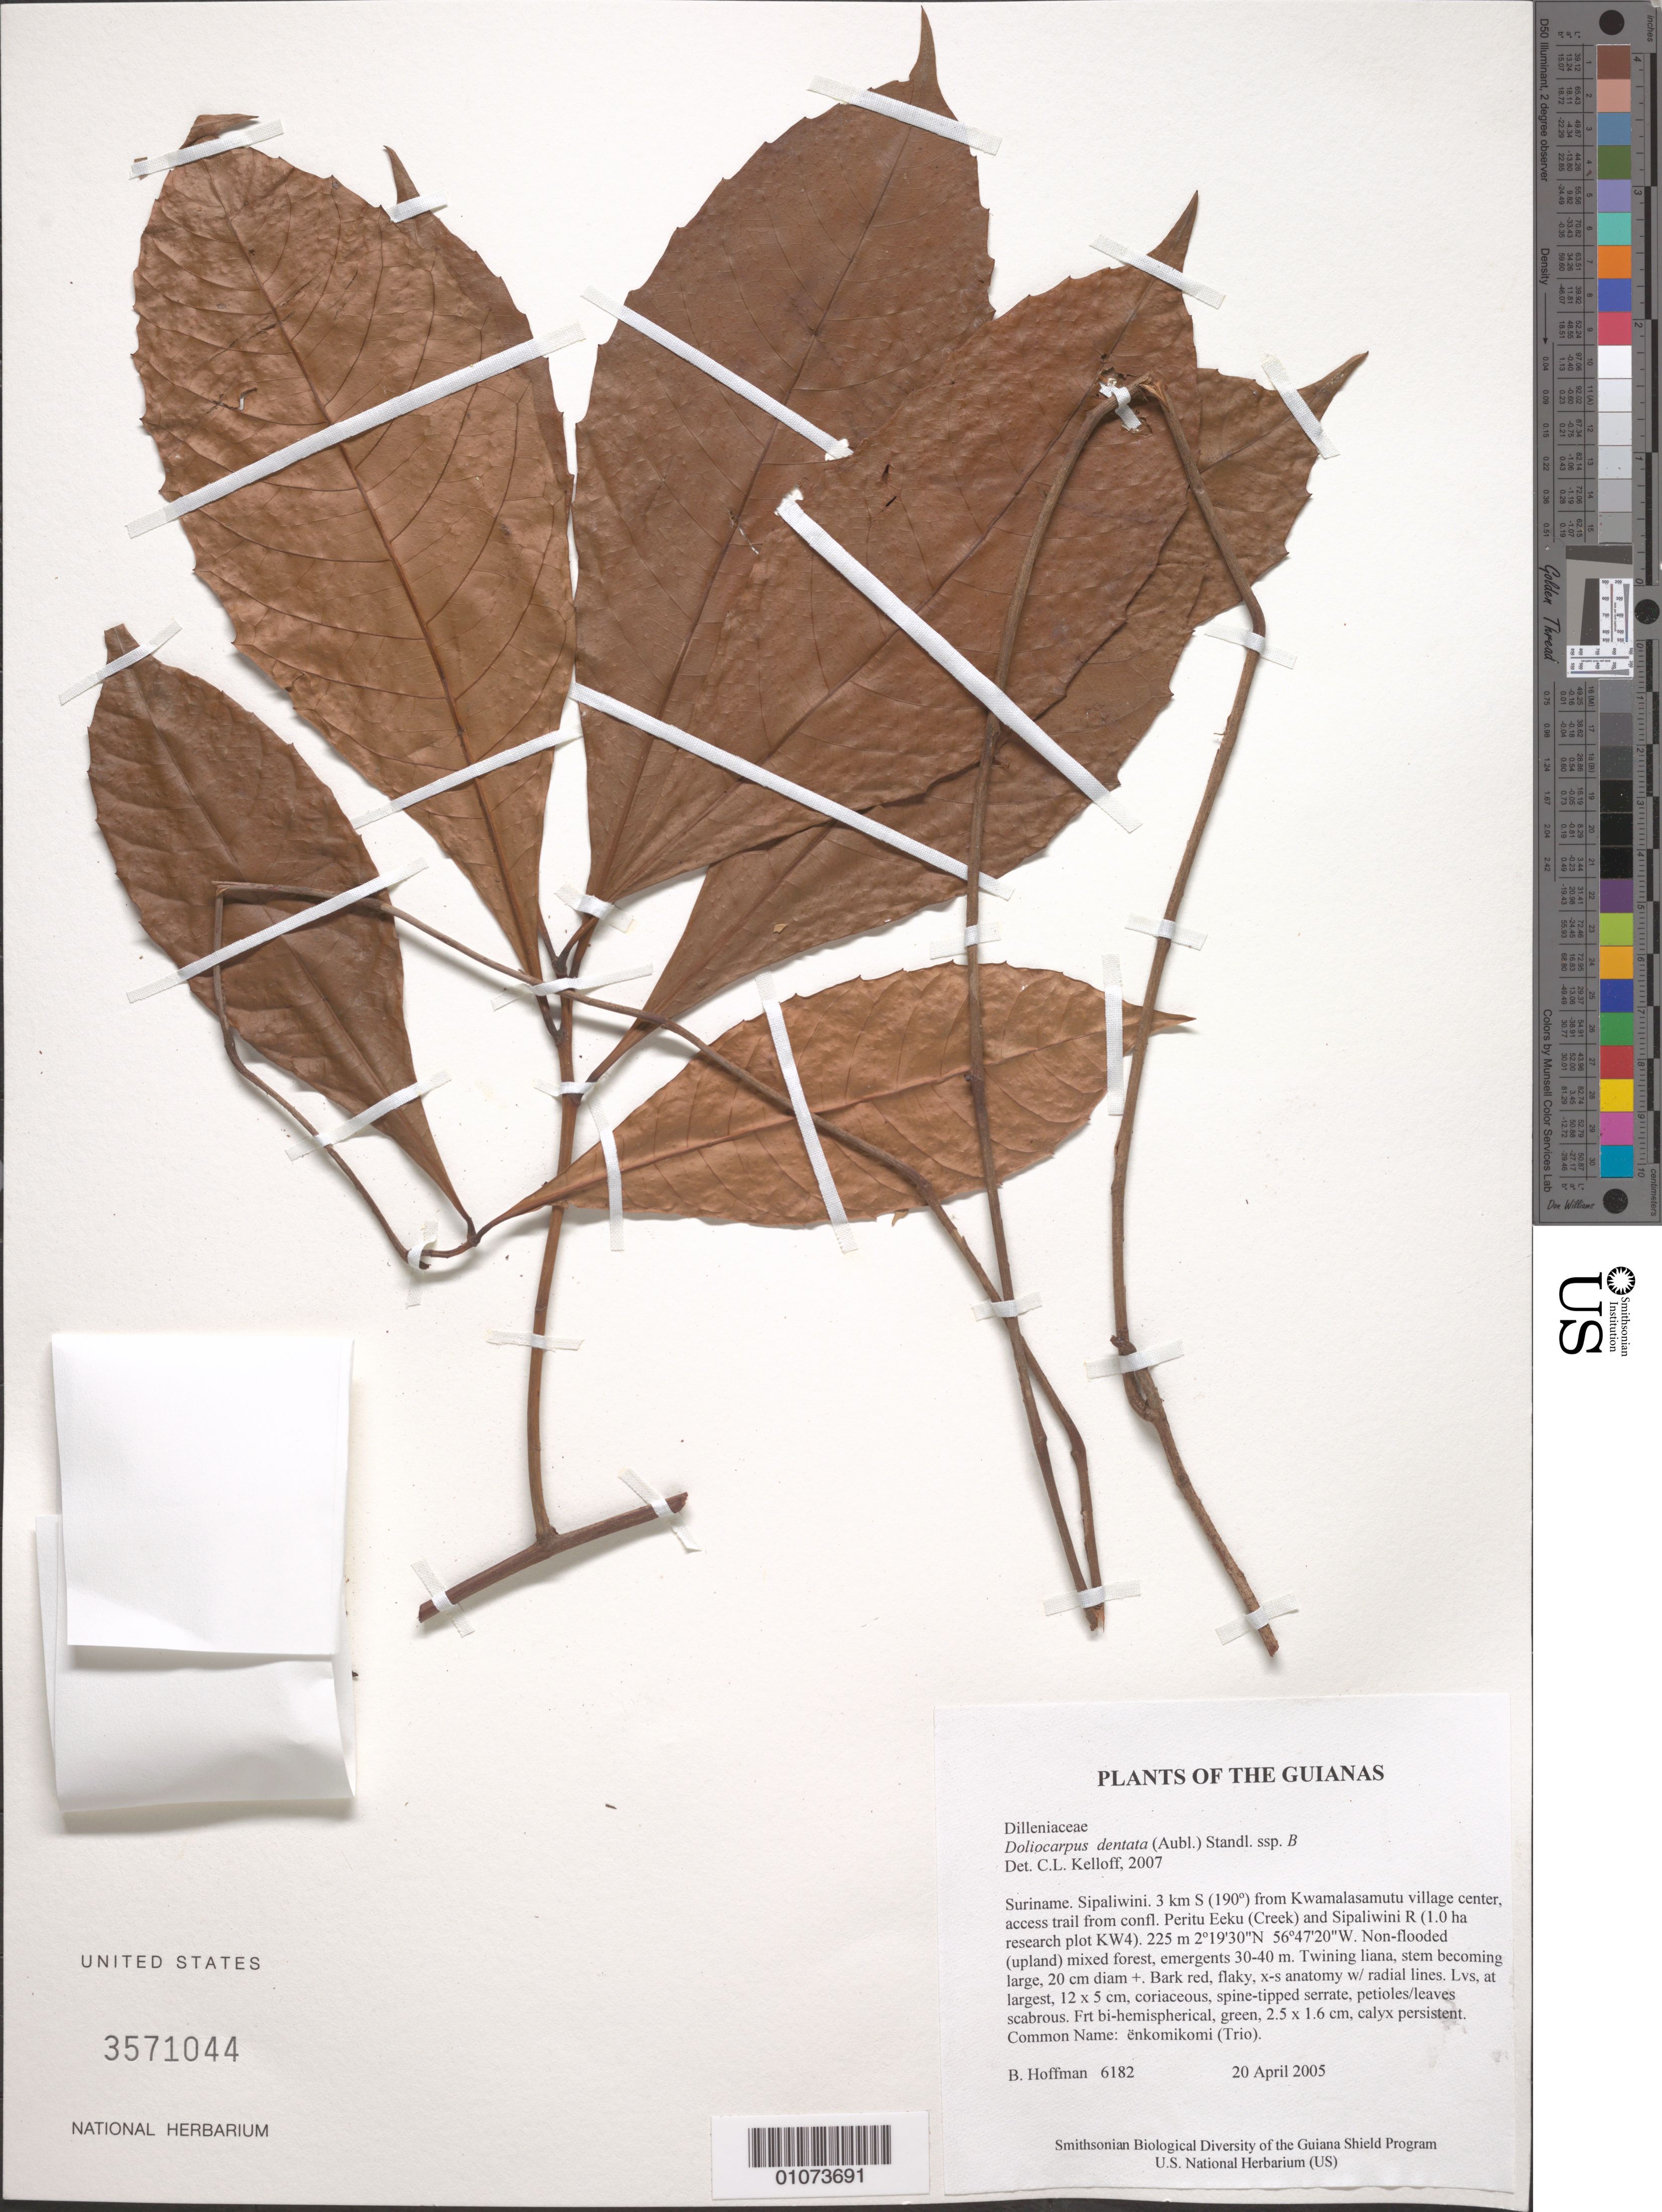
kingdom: Plantae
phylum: Tracheophyta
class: Magnoliopsida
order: Dilleniales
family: Dilleniaceae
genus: Doliocarpus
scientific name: Doliocarpus paraensis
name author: Sleumer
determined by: Victor Longhi Monzoli, João, (BRAZIL)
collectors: B. Hoffman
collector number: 6182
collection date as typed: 20 April 2005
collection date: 2005-04-20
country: Suriname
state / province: Sipaliwini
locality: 3 km S (190º) from Kwamalasamutu village center, access trail from confl. Peritu Eeku (Creek) and Sipaliwini R (1.0 ha research plot KW4)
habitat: Non-flooded (upland) mixed forest, emergents 30-40 m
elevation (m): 225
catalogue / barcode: US 3571044